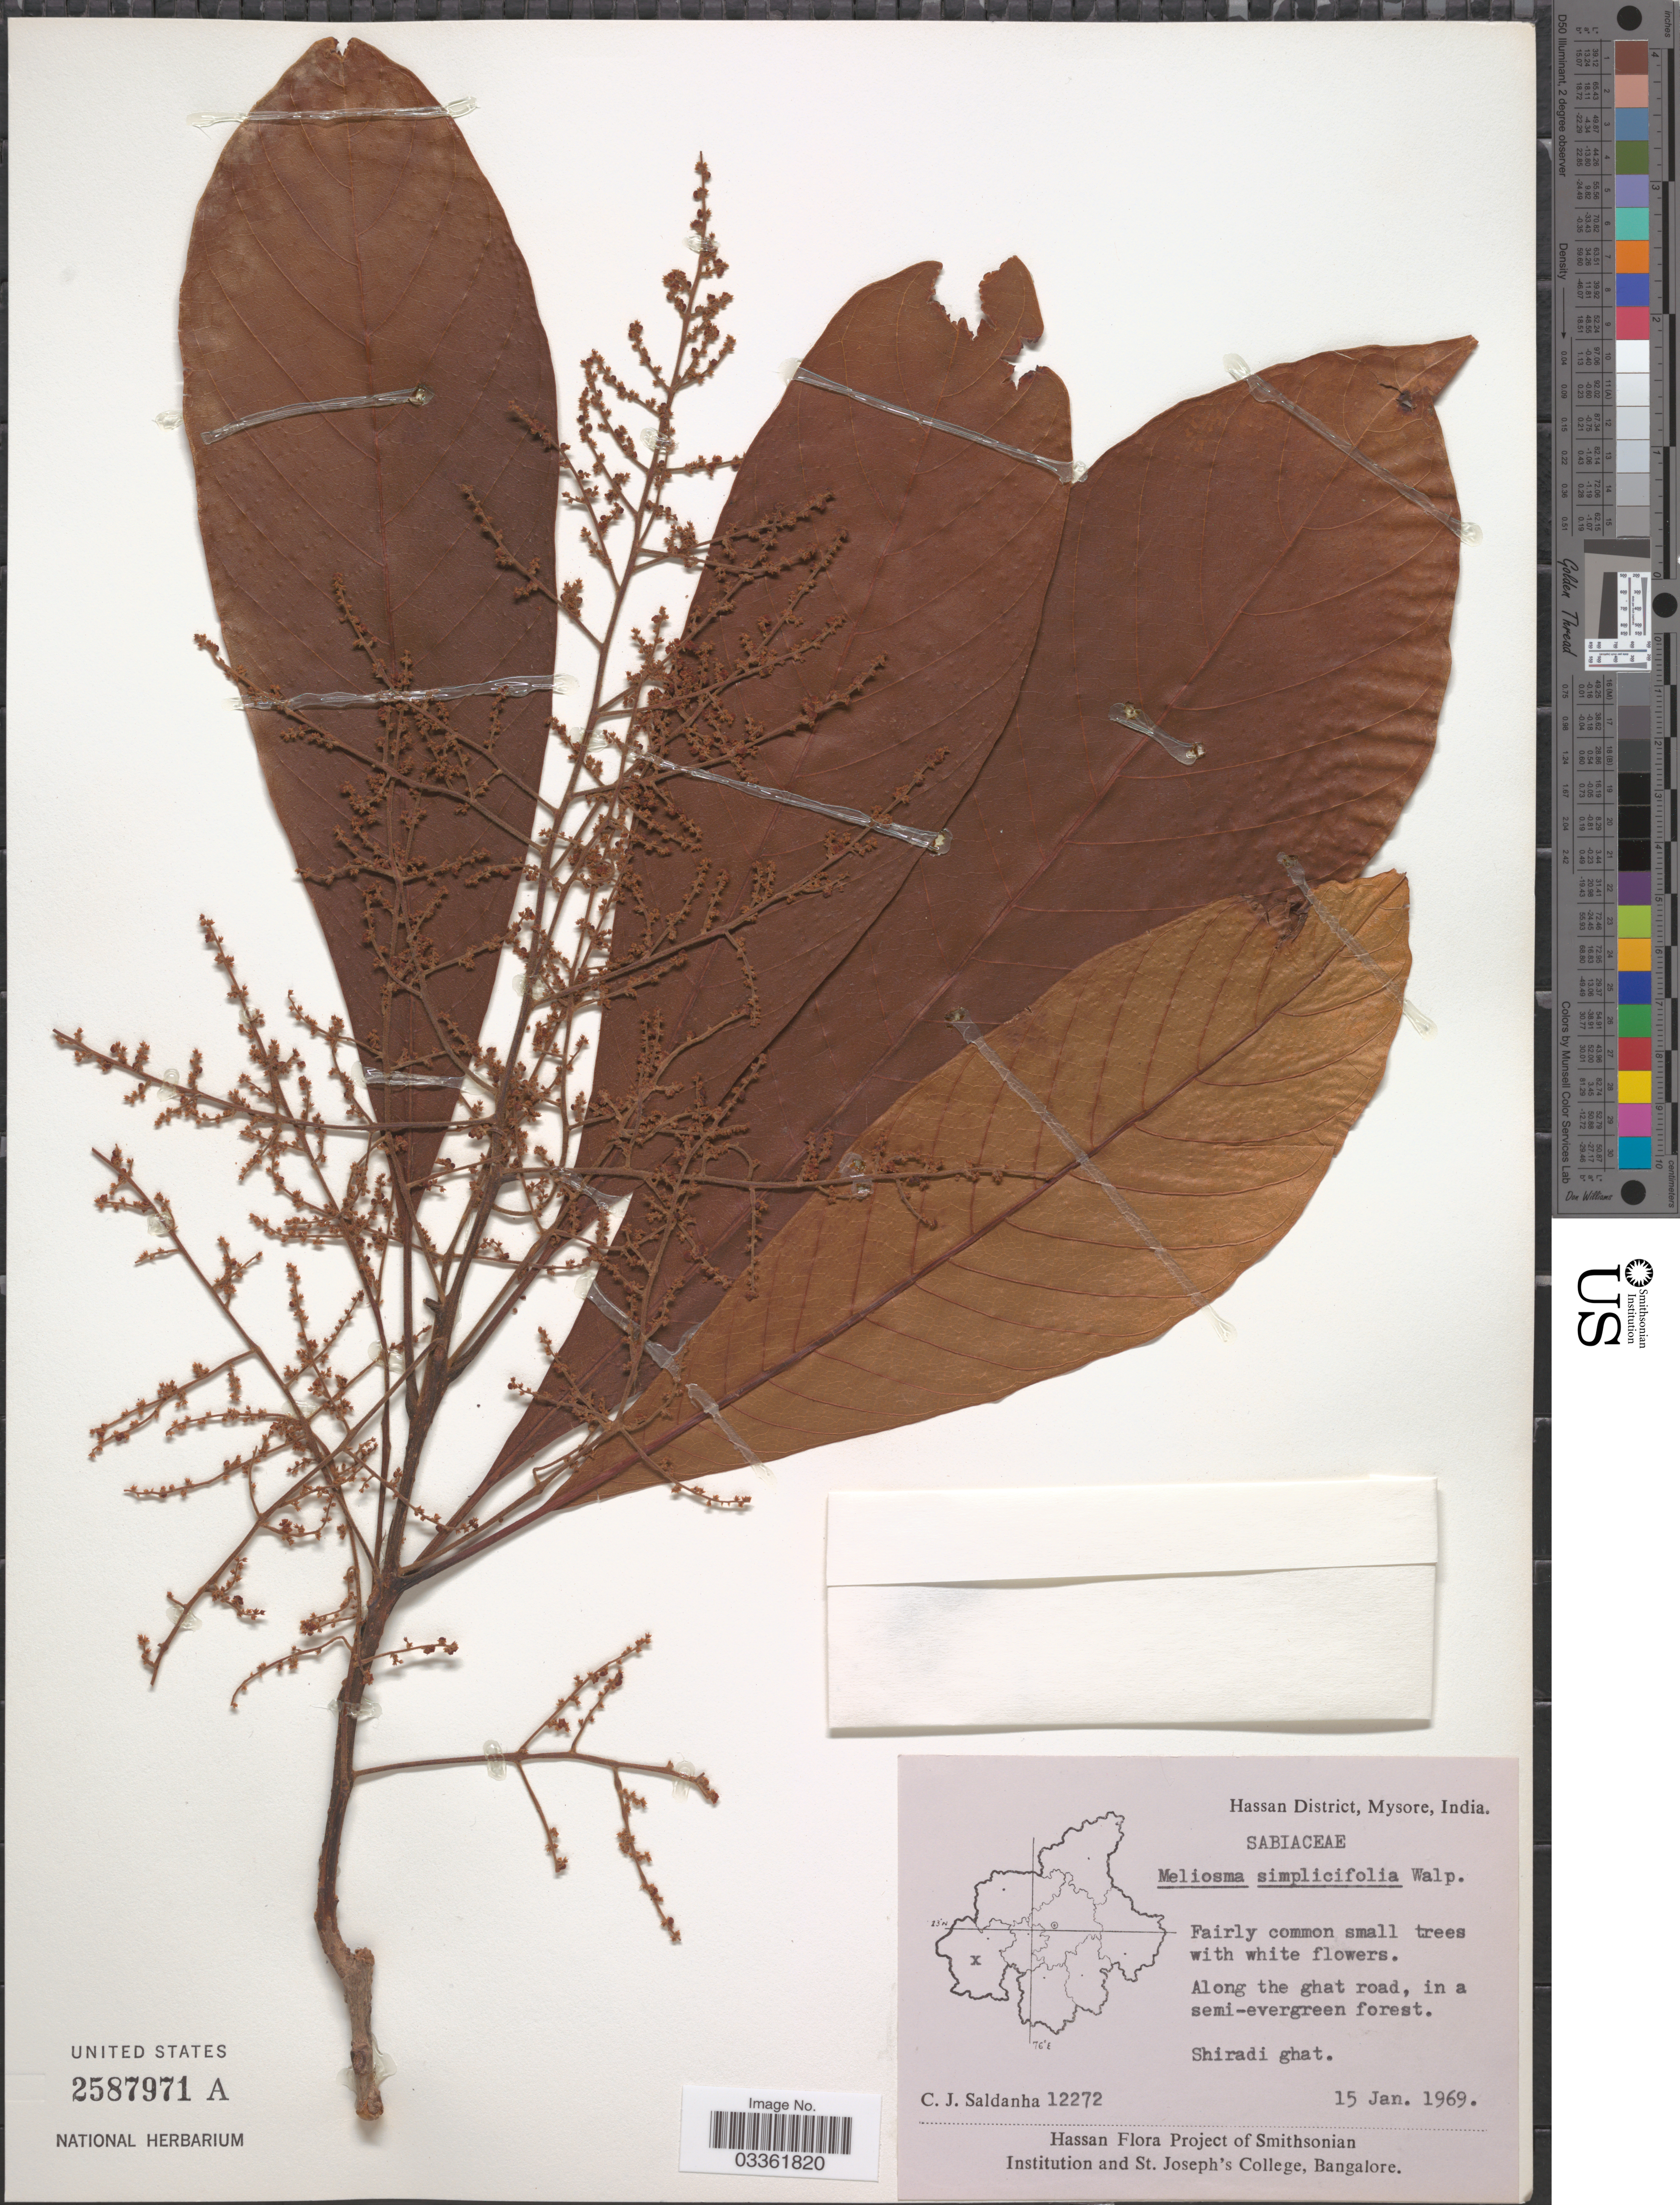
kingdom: Plantae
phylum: Tracheophyta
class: Magnoliopsida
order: Proteales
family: Sabiaceae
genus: Meliosma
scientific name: Meliosma simplicifolia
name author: (Roxb.) Walp.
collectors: C. J. Saldanha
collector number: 12272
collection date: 1969-01-15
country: India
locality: Hassan District, Mysore, Shiradi ghat.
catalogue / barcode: US 2587971A